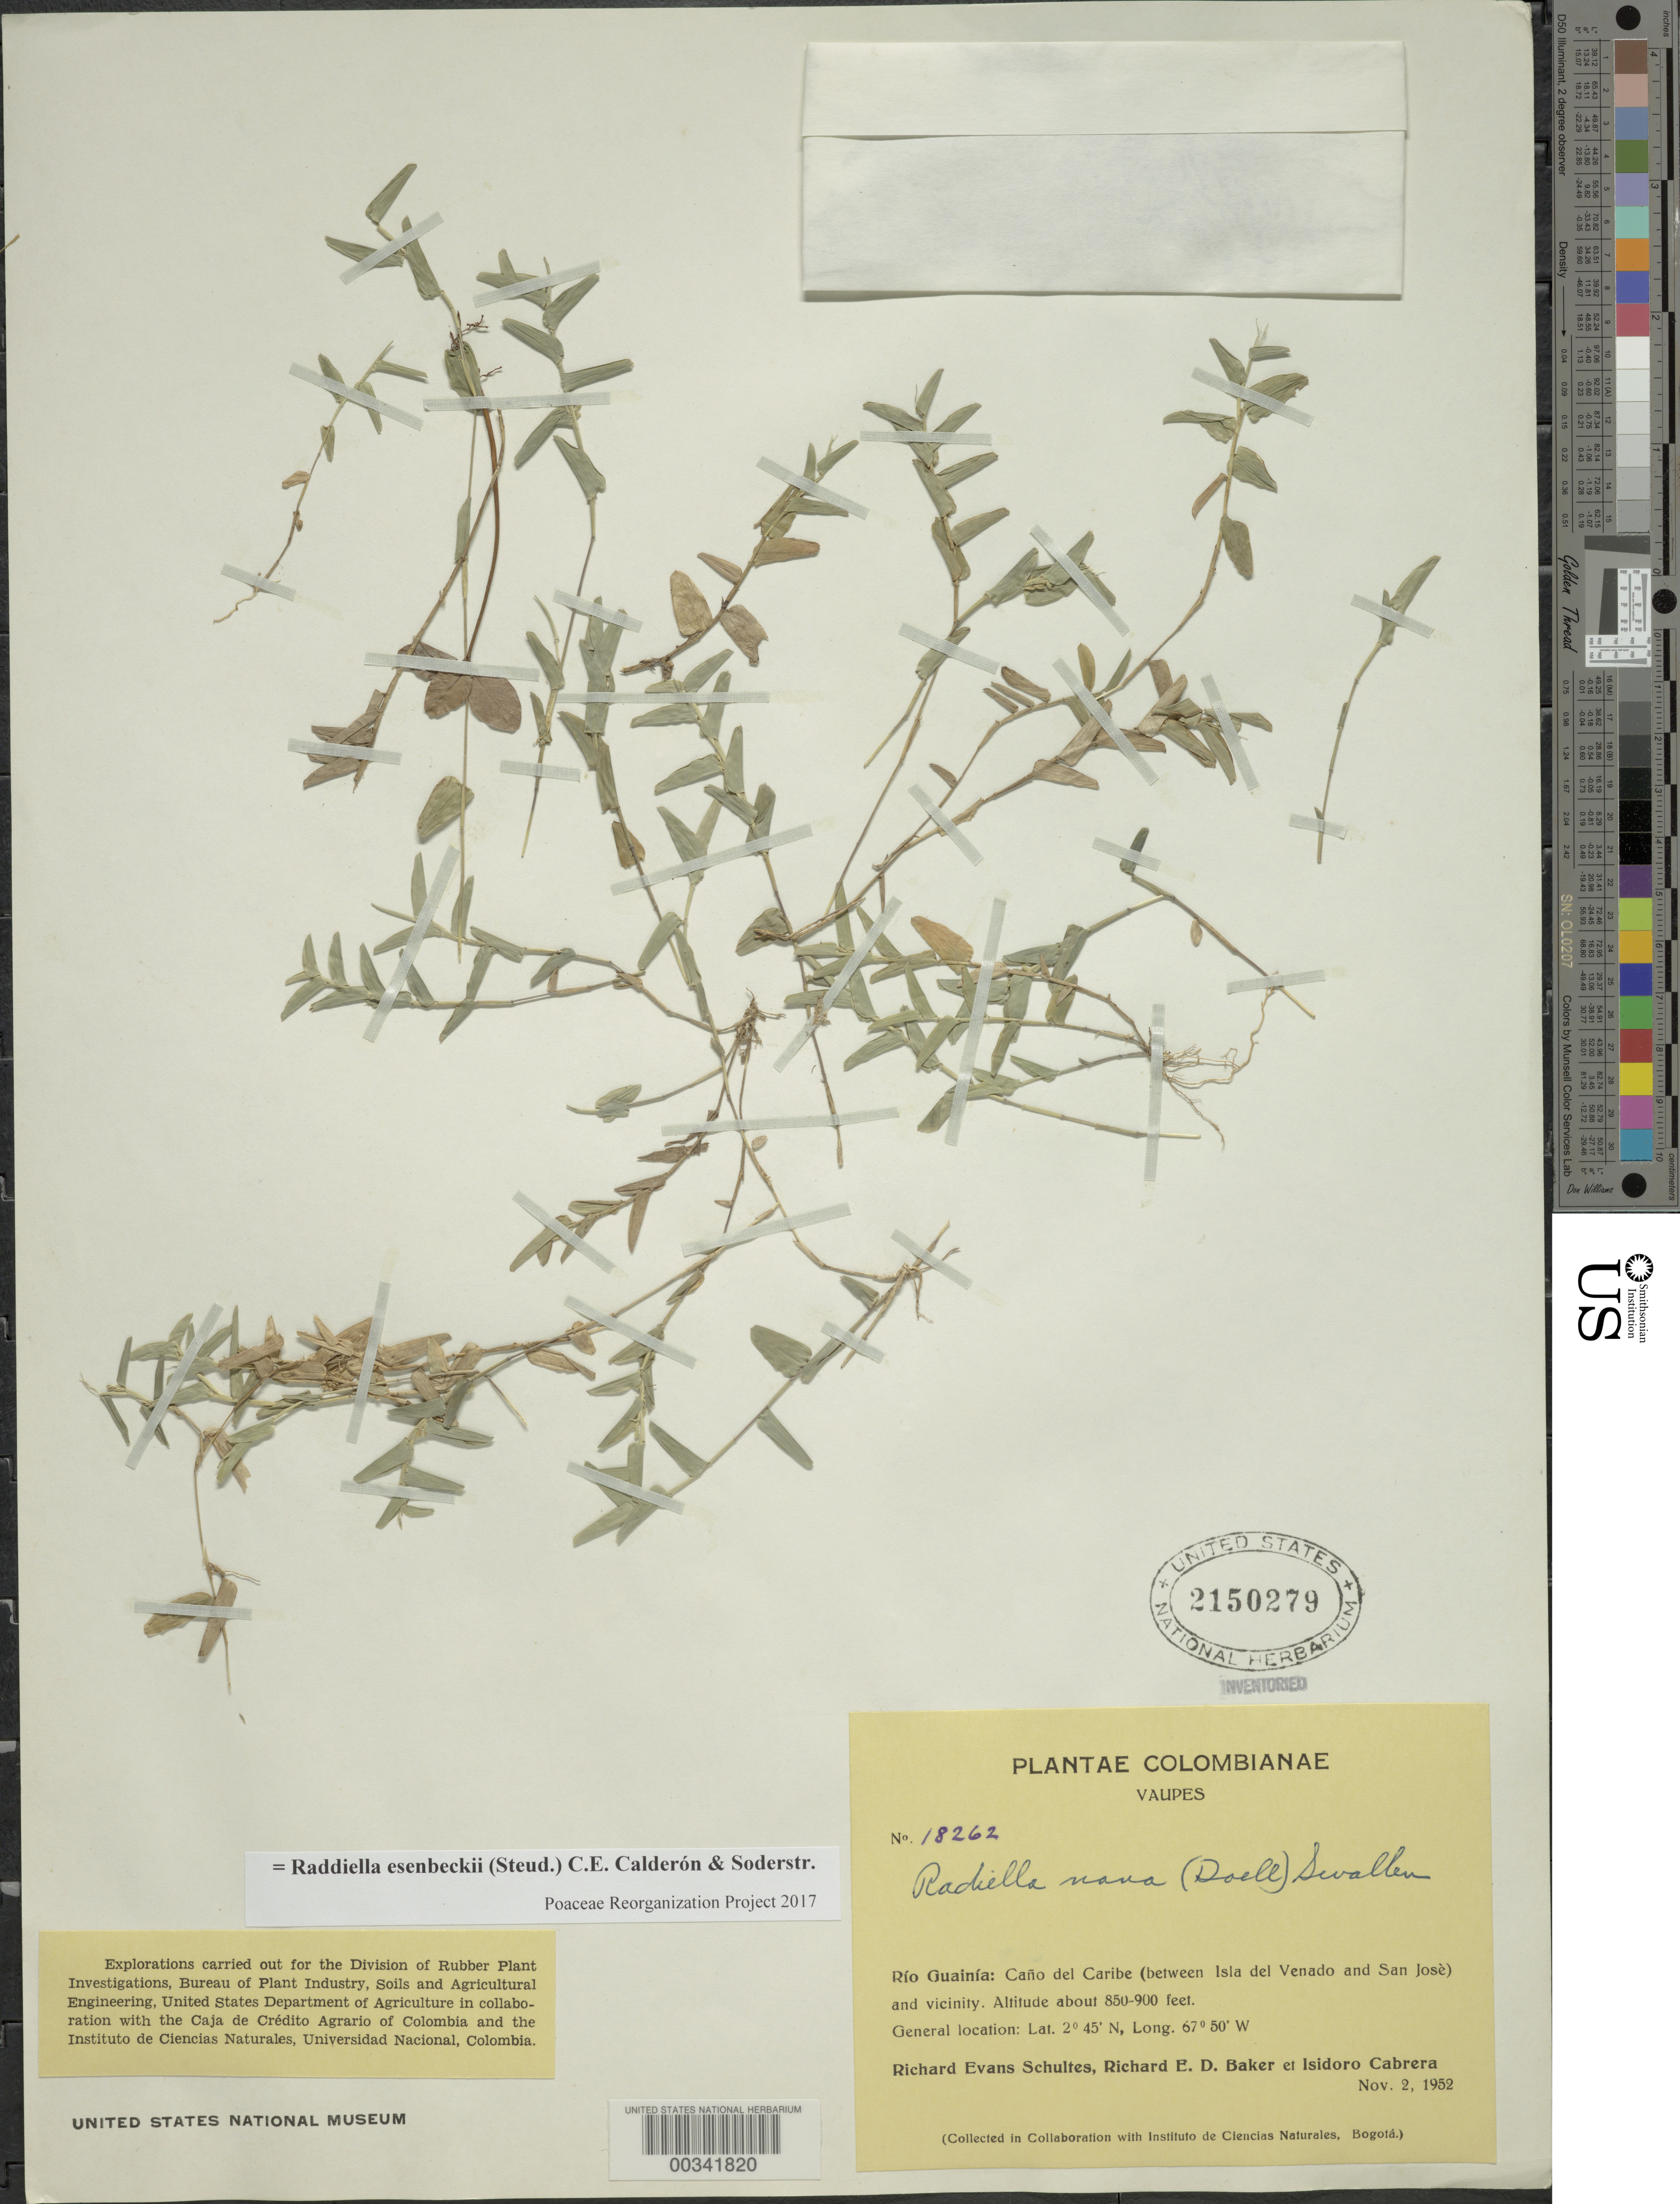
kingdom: Plantae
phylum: Tracheophyta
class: Liliopsida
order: Poales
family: Poaceae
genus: Raddiella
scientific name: Raddiella esenbeckii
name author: (Steud.) C. E. Calderón & Soderstr.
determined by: Poaceae Reorganization Project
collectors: R. E. Schultes, R. E. D. Baker & I. Cabrera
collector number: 18262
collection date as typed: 02 Nov 1952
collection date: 1952-11-02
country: Colombia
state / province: Vaupés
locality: Rio Guainia; Caño del Caribe, between Isla del Venado and San Jose and vicinity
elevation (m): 850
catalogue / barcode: US 2150279